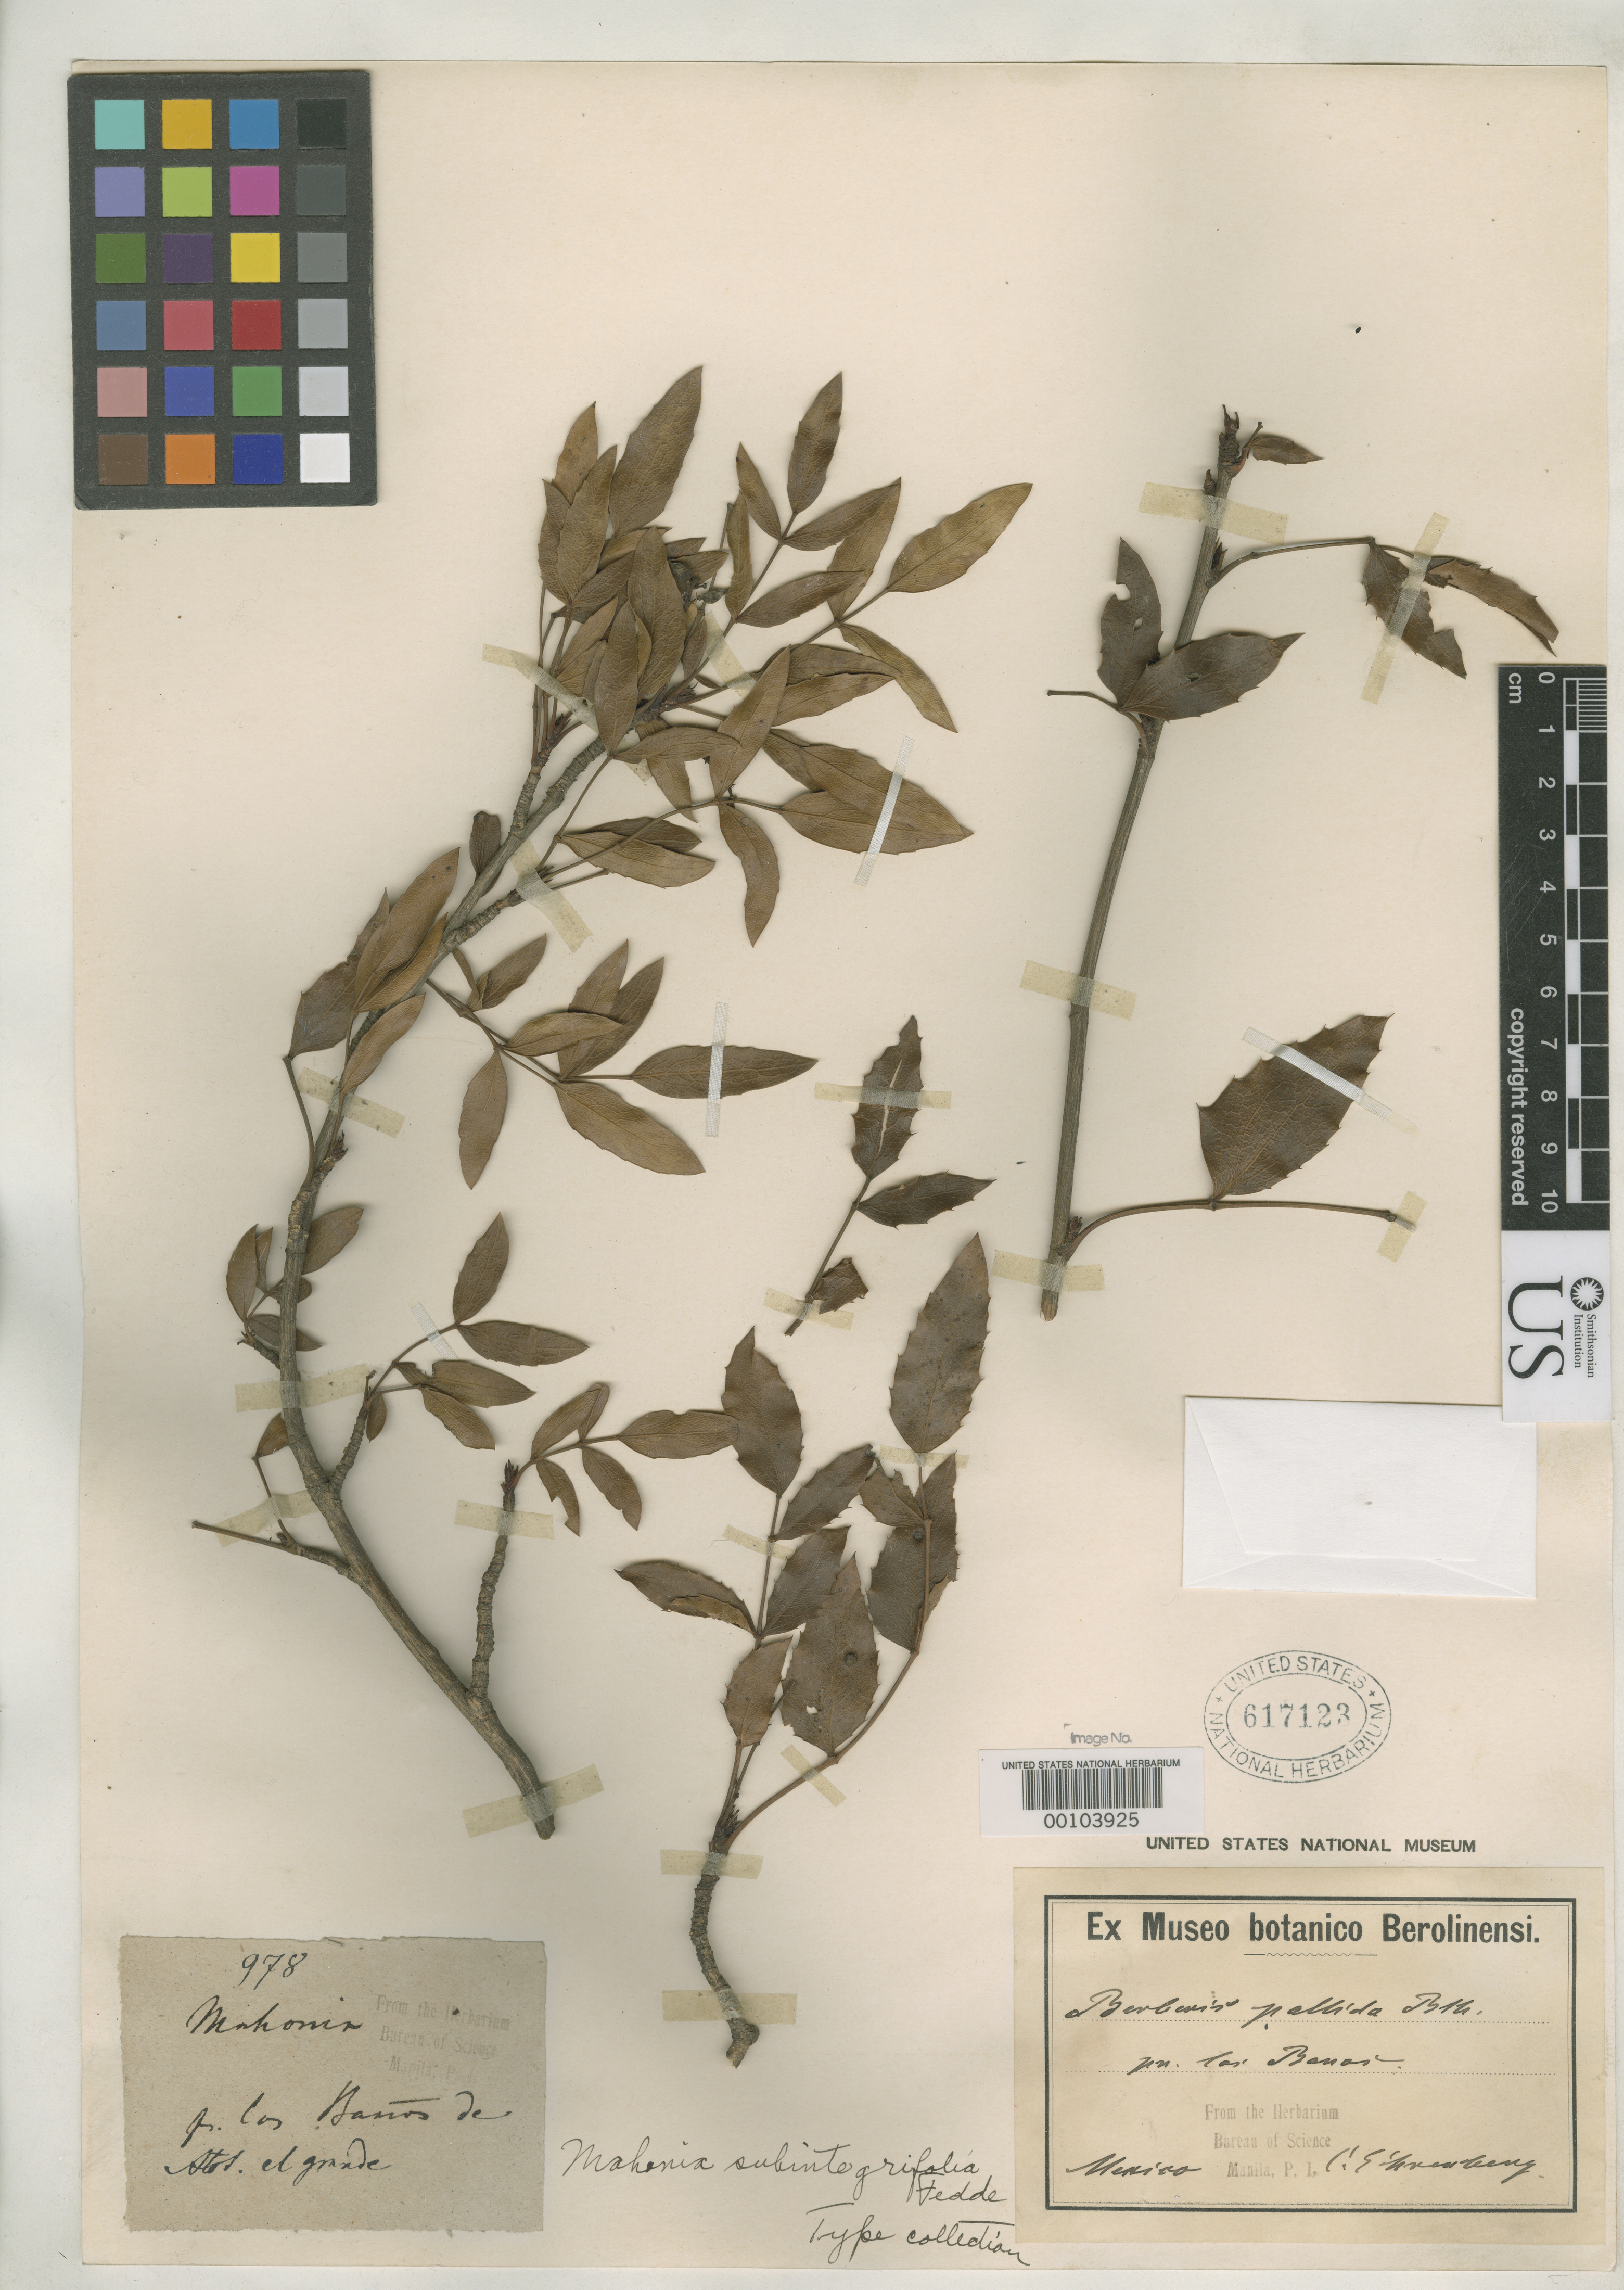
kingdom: Plantae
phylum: Tracheophyta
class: Magnoliopsida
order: Ranunculales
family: Berberidaceae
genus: Mahonia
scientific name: Mahonia subintegrifolia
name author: Fedde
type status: Isotype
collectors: C. Ehrenberg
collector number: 978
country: Mexico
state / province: Hidalgo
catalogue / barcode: US 617123